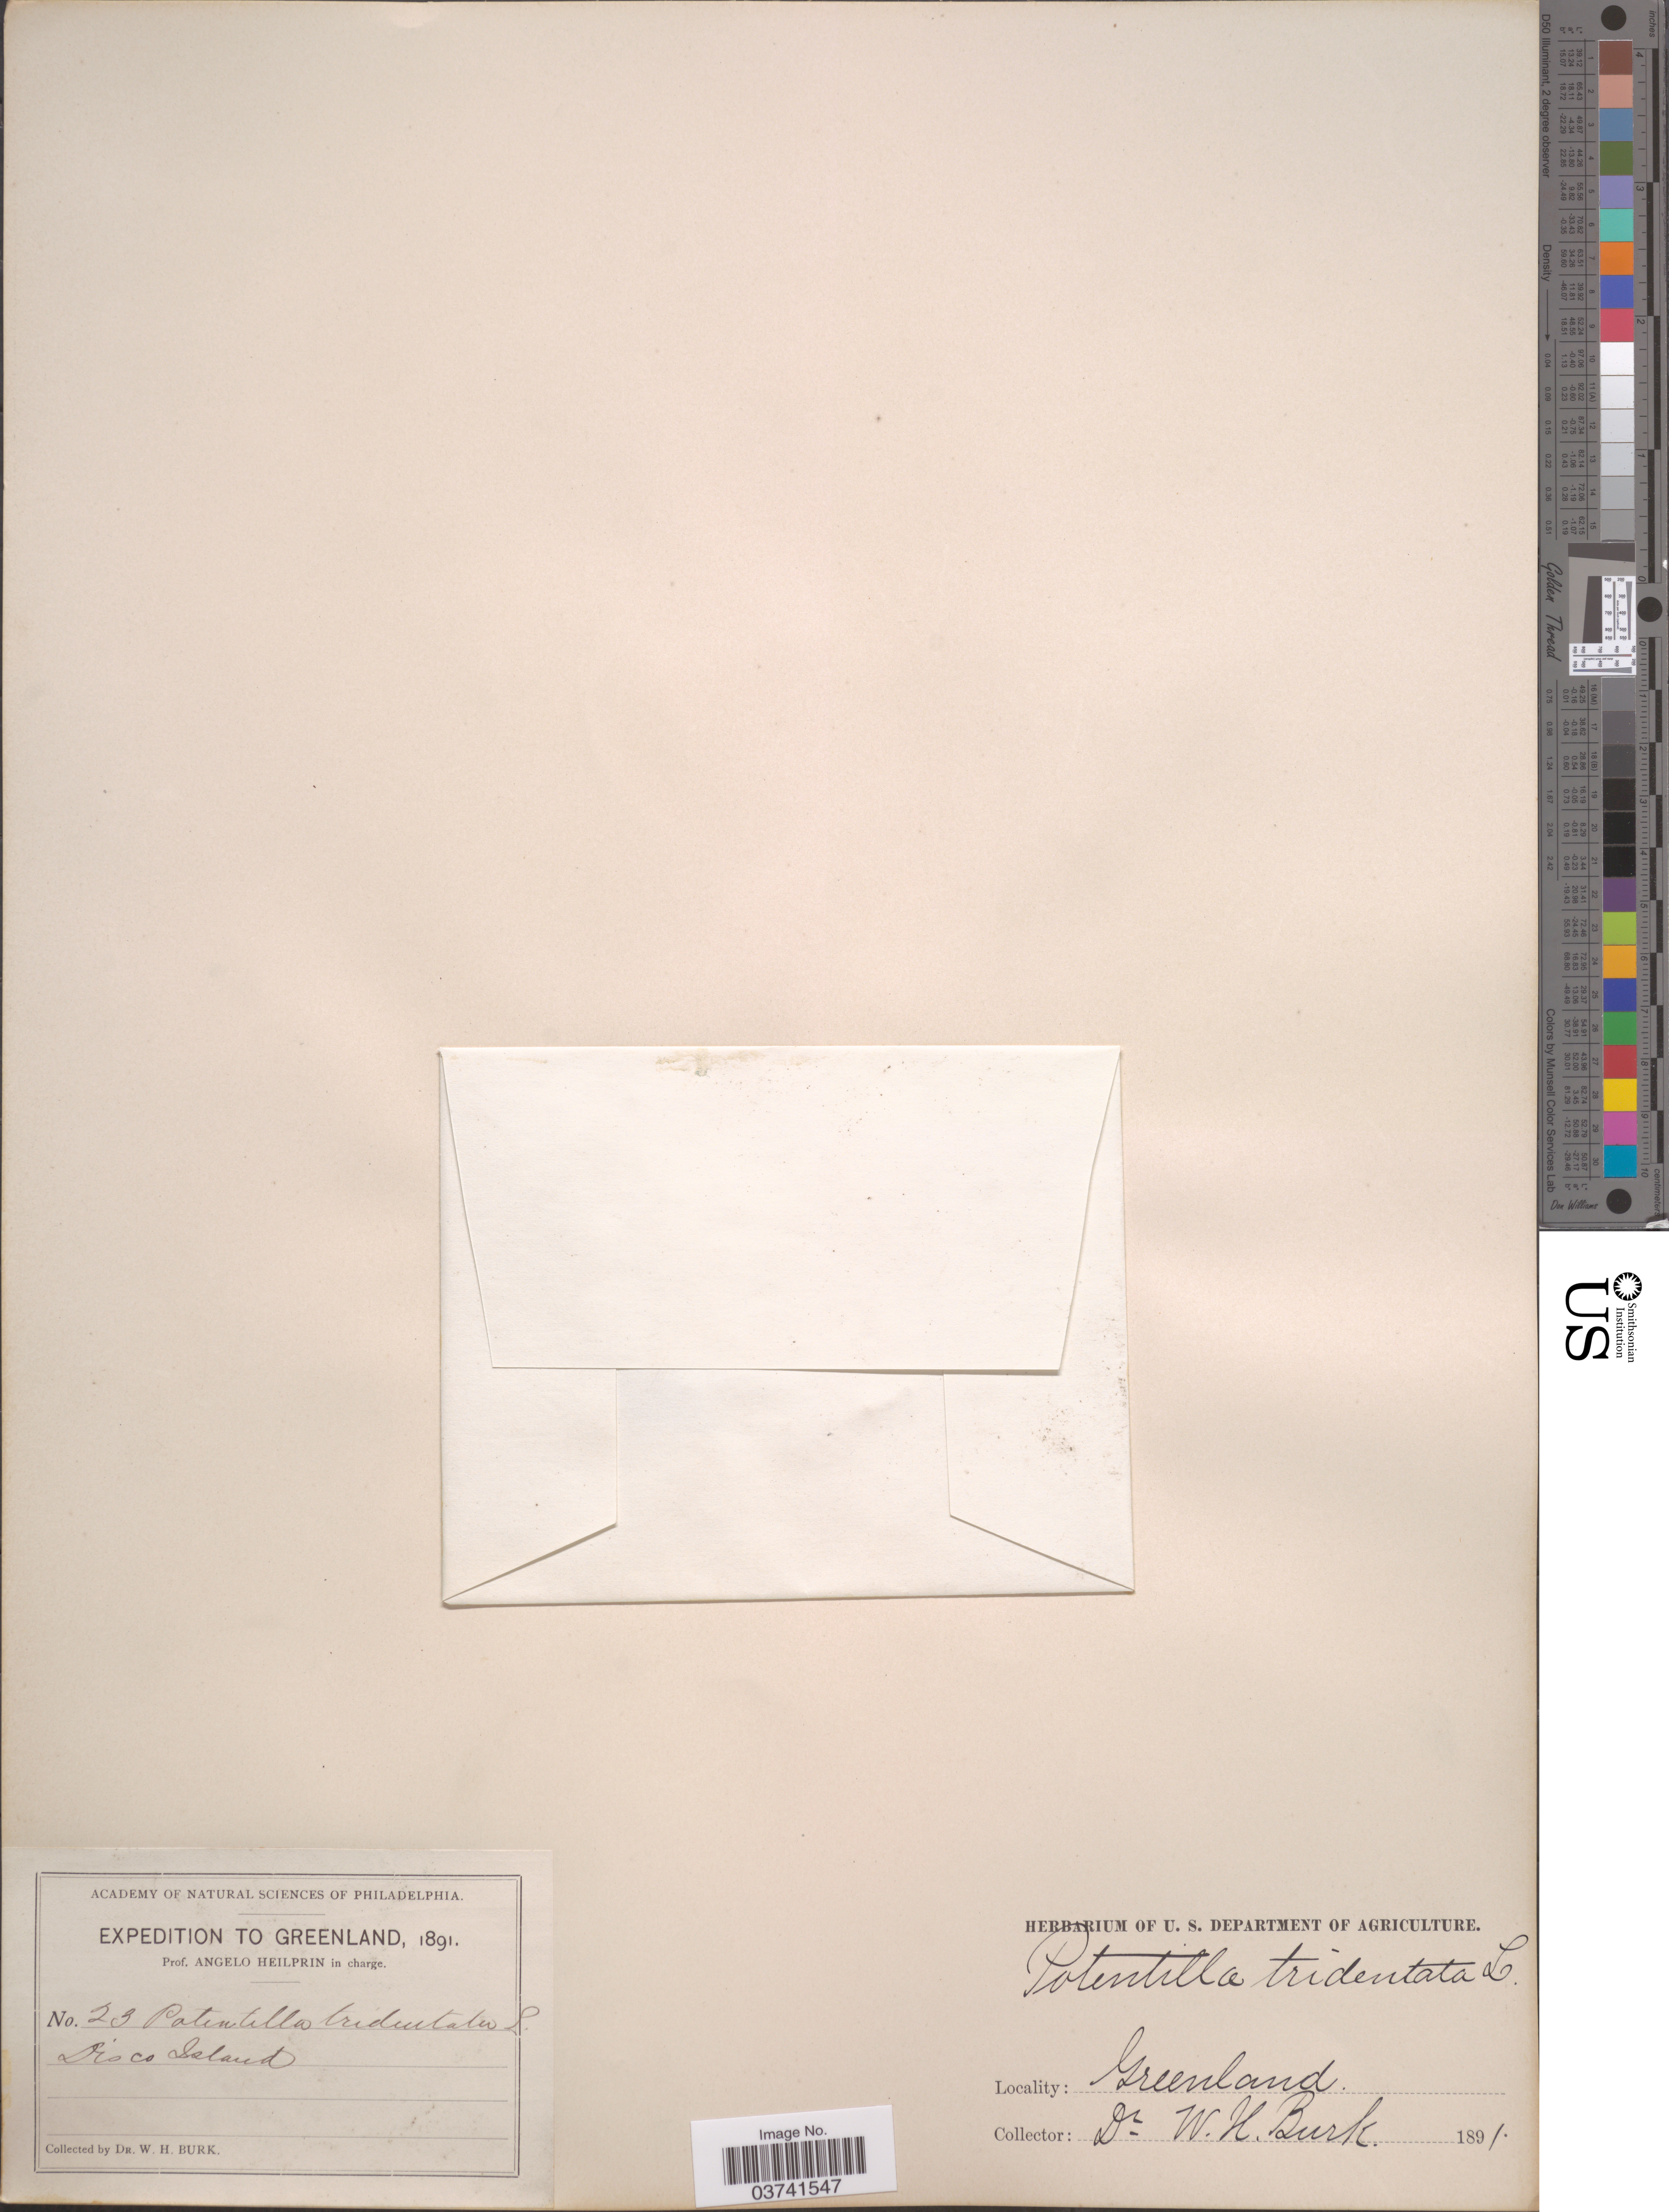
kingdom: Plantae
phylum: Tracheophyta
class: Magnoliopsida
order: Rosales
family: Rosaceae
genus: Potentilla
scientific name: Potentilla tridentata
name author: Aiton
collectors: W. Burk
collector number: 23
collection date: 1891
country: Greenland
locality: Disco Island.